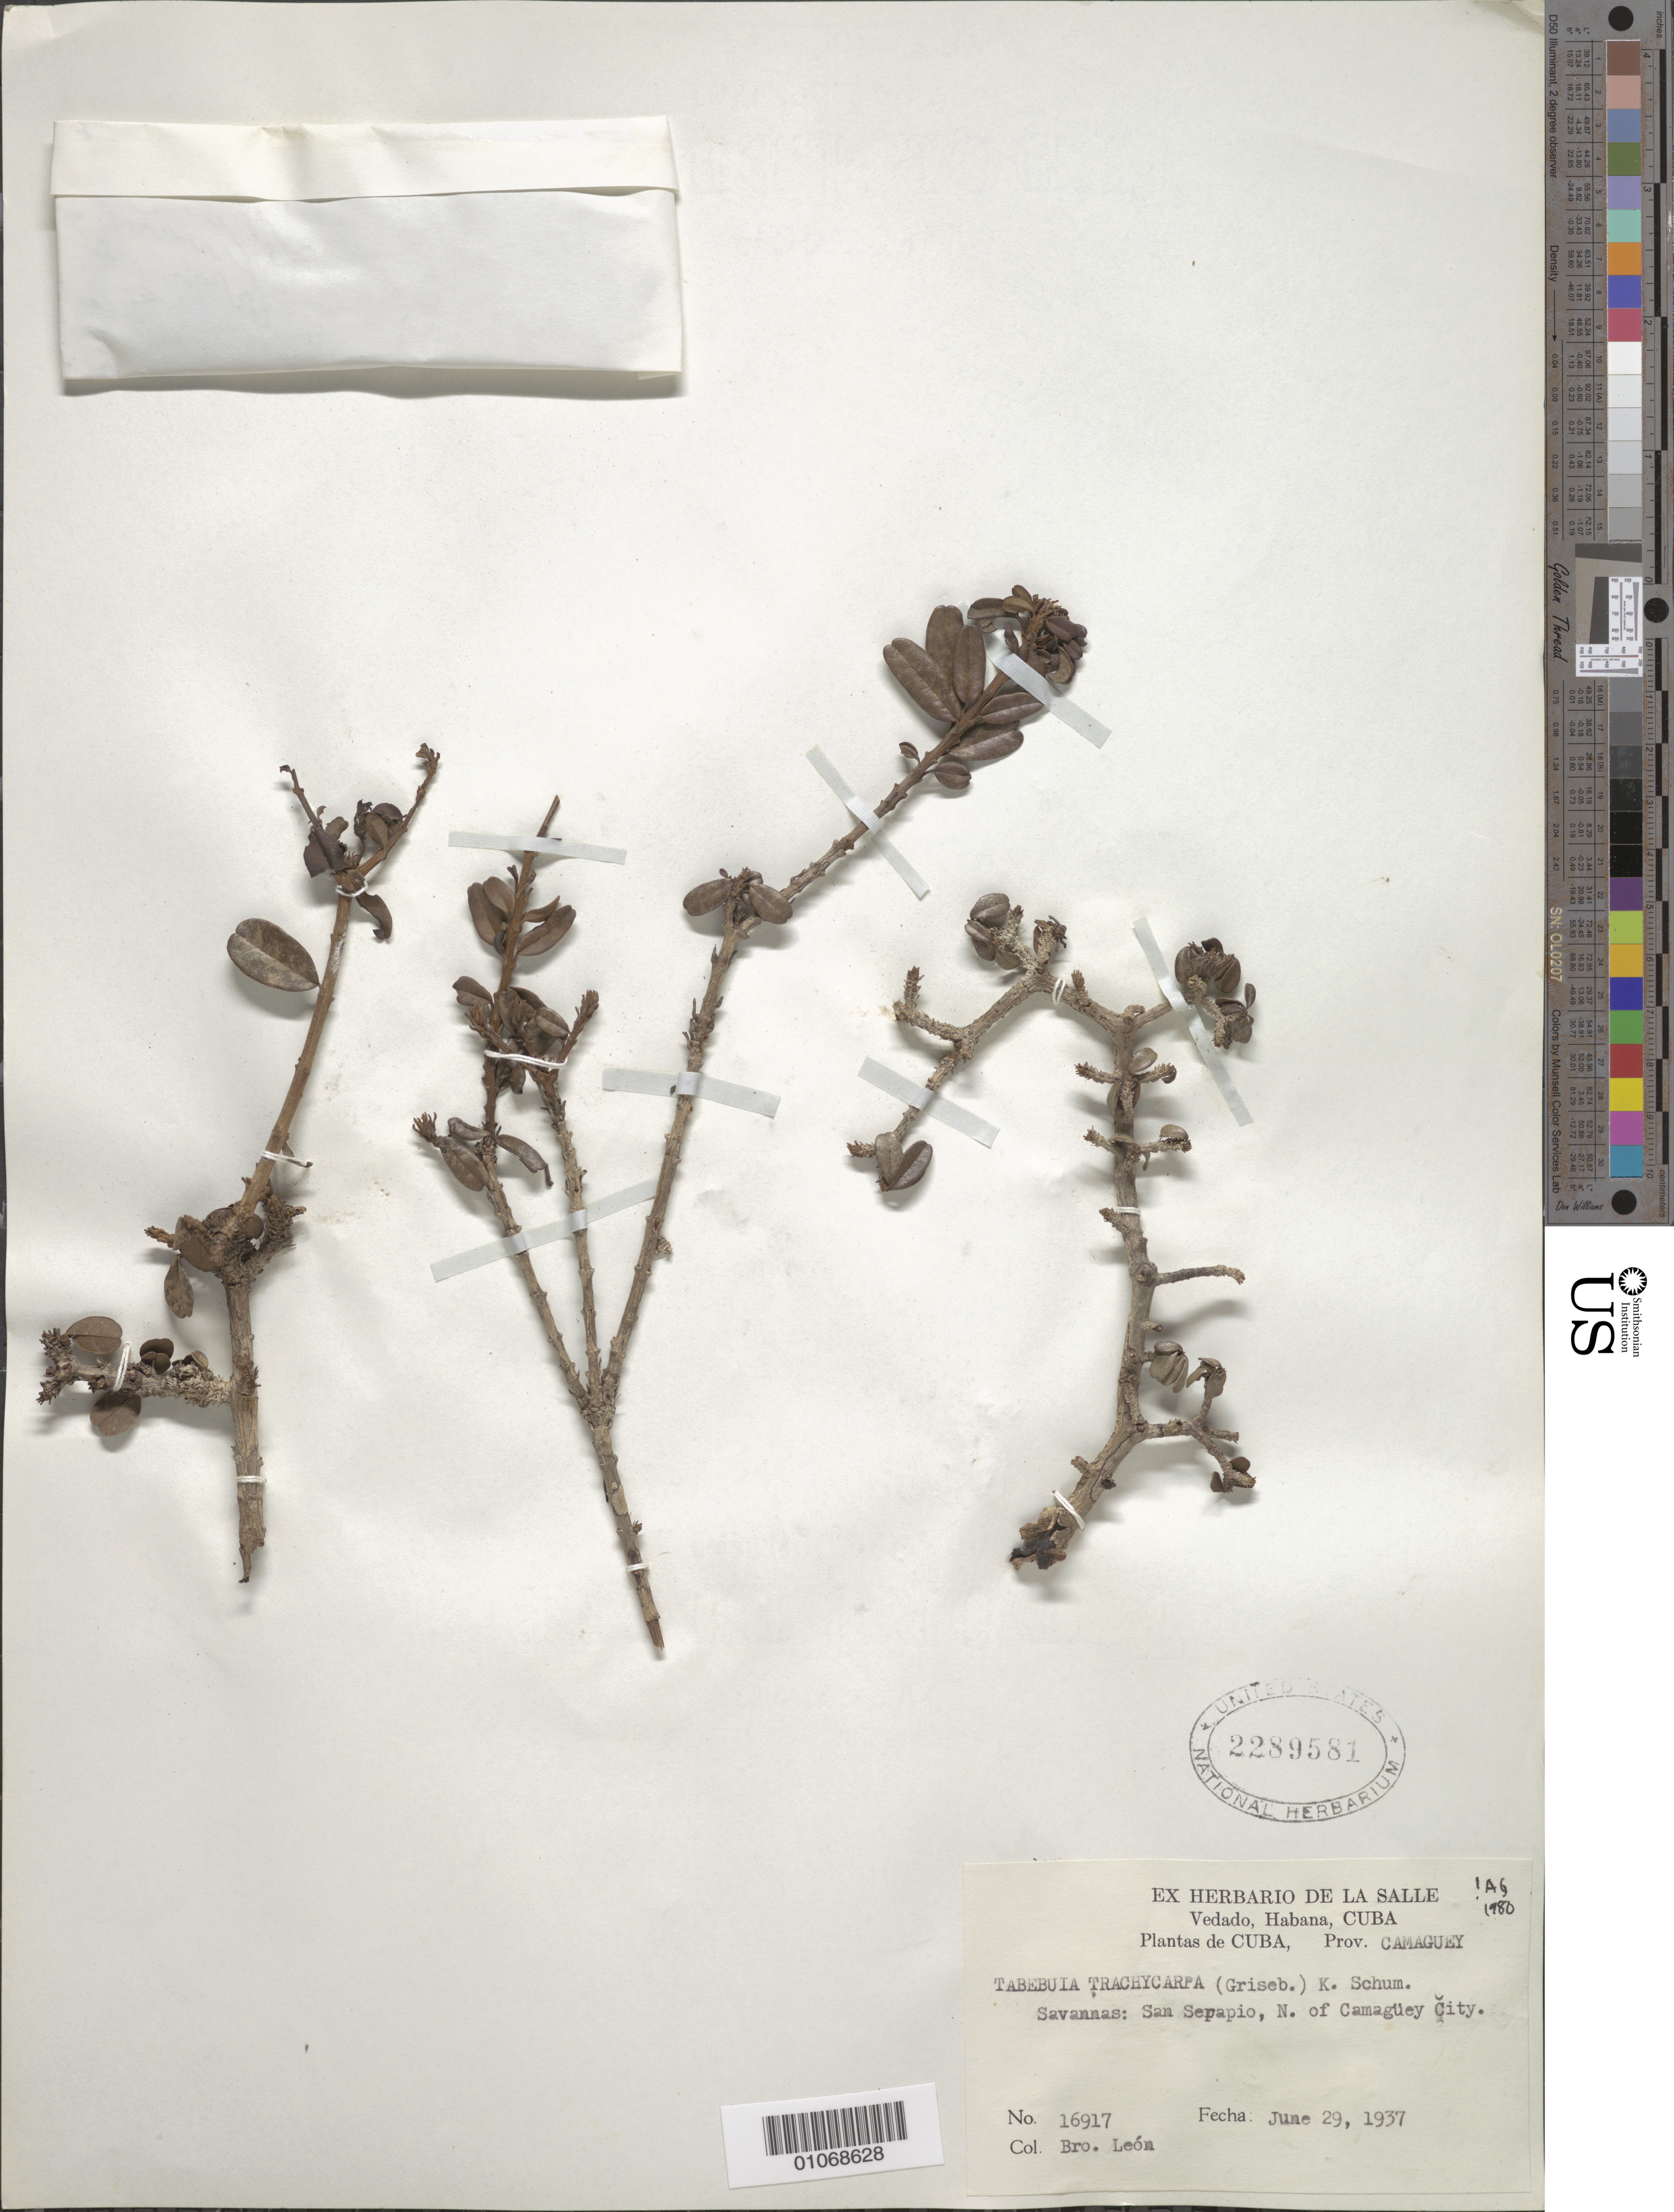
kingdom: Plantae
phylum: Tracheophyta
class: Magnoliopsida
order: Lamiales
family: Bignoniaceae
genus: Tabebuia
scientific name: Tabebuia trachycarpa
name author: (Griseb.) K. Schum.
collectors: Bro. León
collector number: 16917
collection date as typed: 29 Jun 1937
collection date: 1937-06-29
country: Cuba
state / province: Camagüey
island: Cuba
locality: Savannas: San Sepapio, north of Camaguey City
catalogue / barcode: US 2289581